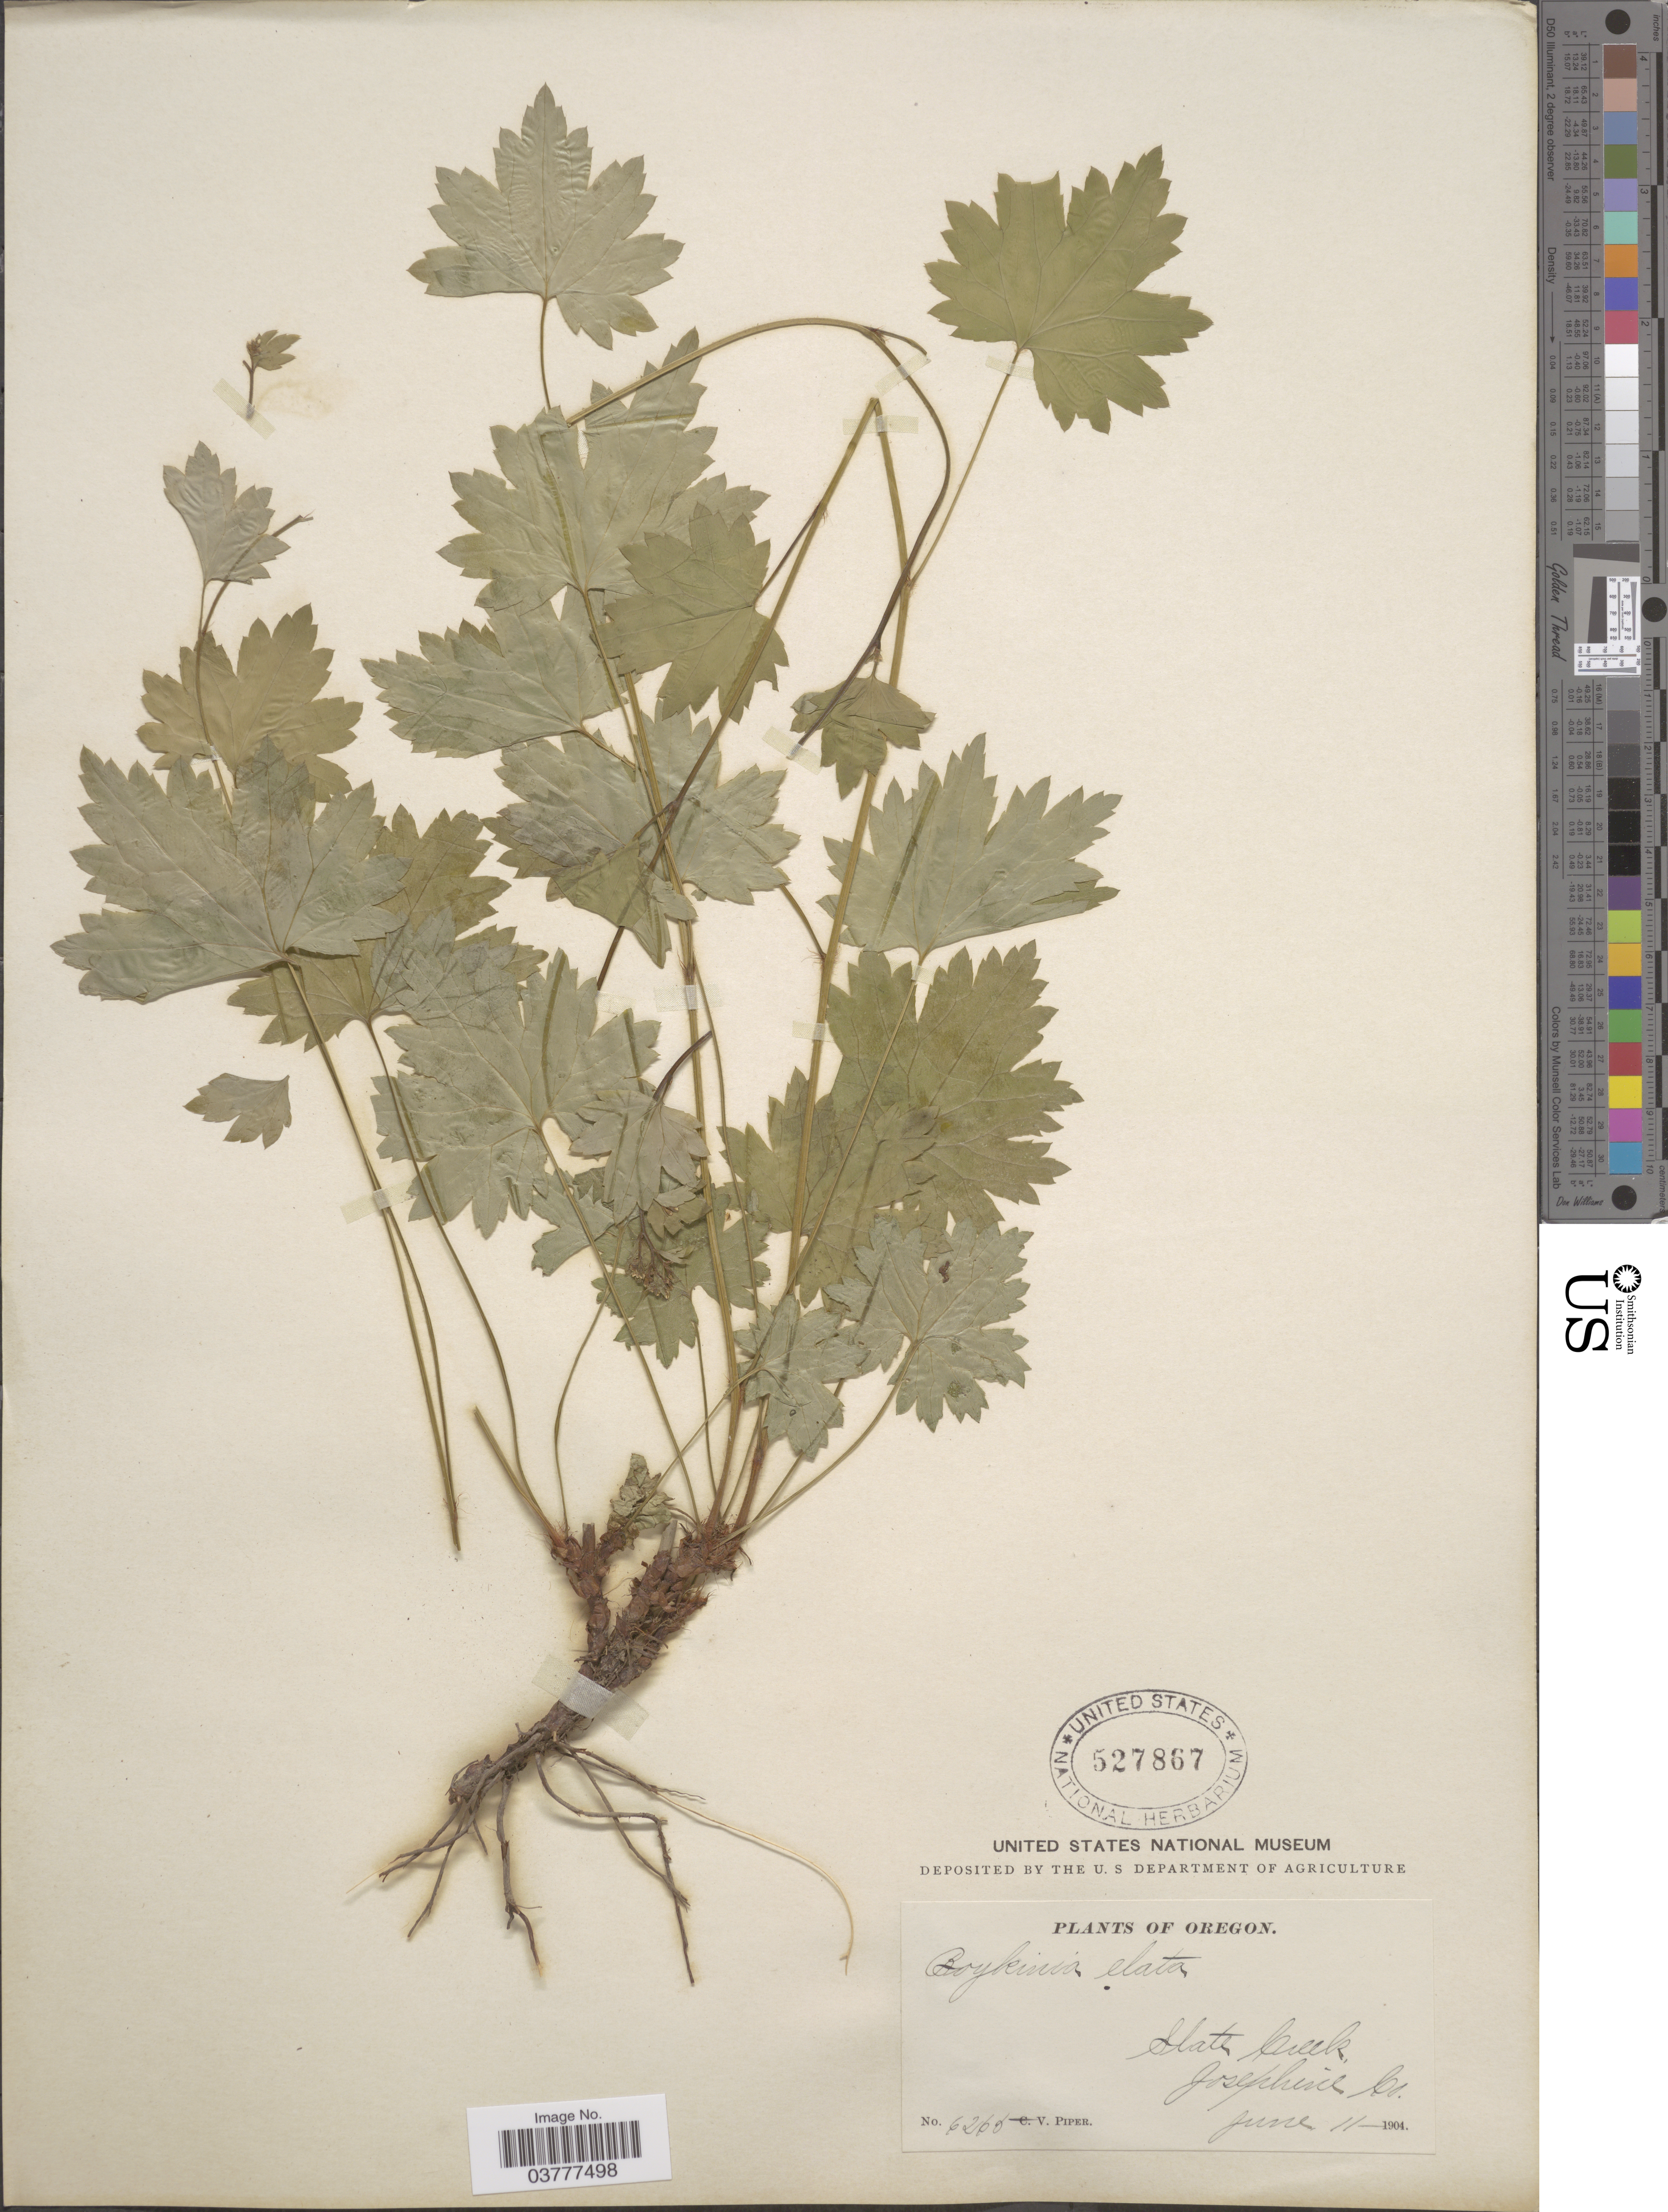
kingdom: Plantae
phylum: Tracheophyta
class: Magnoliopsida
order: Saxifragales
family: Saxifragaceae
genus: Boykinia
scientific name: Boykinia elata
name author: Greene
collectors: C. V. Piper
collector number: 6265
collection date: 1904-06-11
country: United States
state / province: Oregon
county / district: Josephine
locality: Slate Creek, Josephine Co.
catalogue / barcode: US 527867